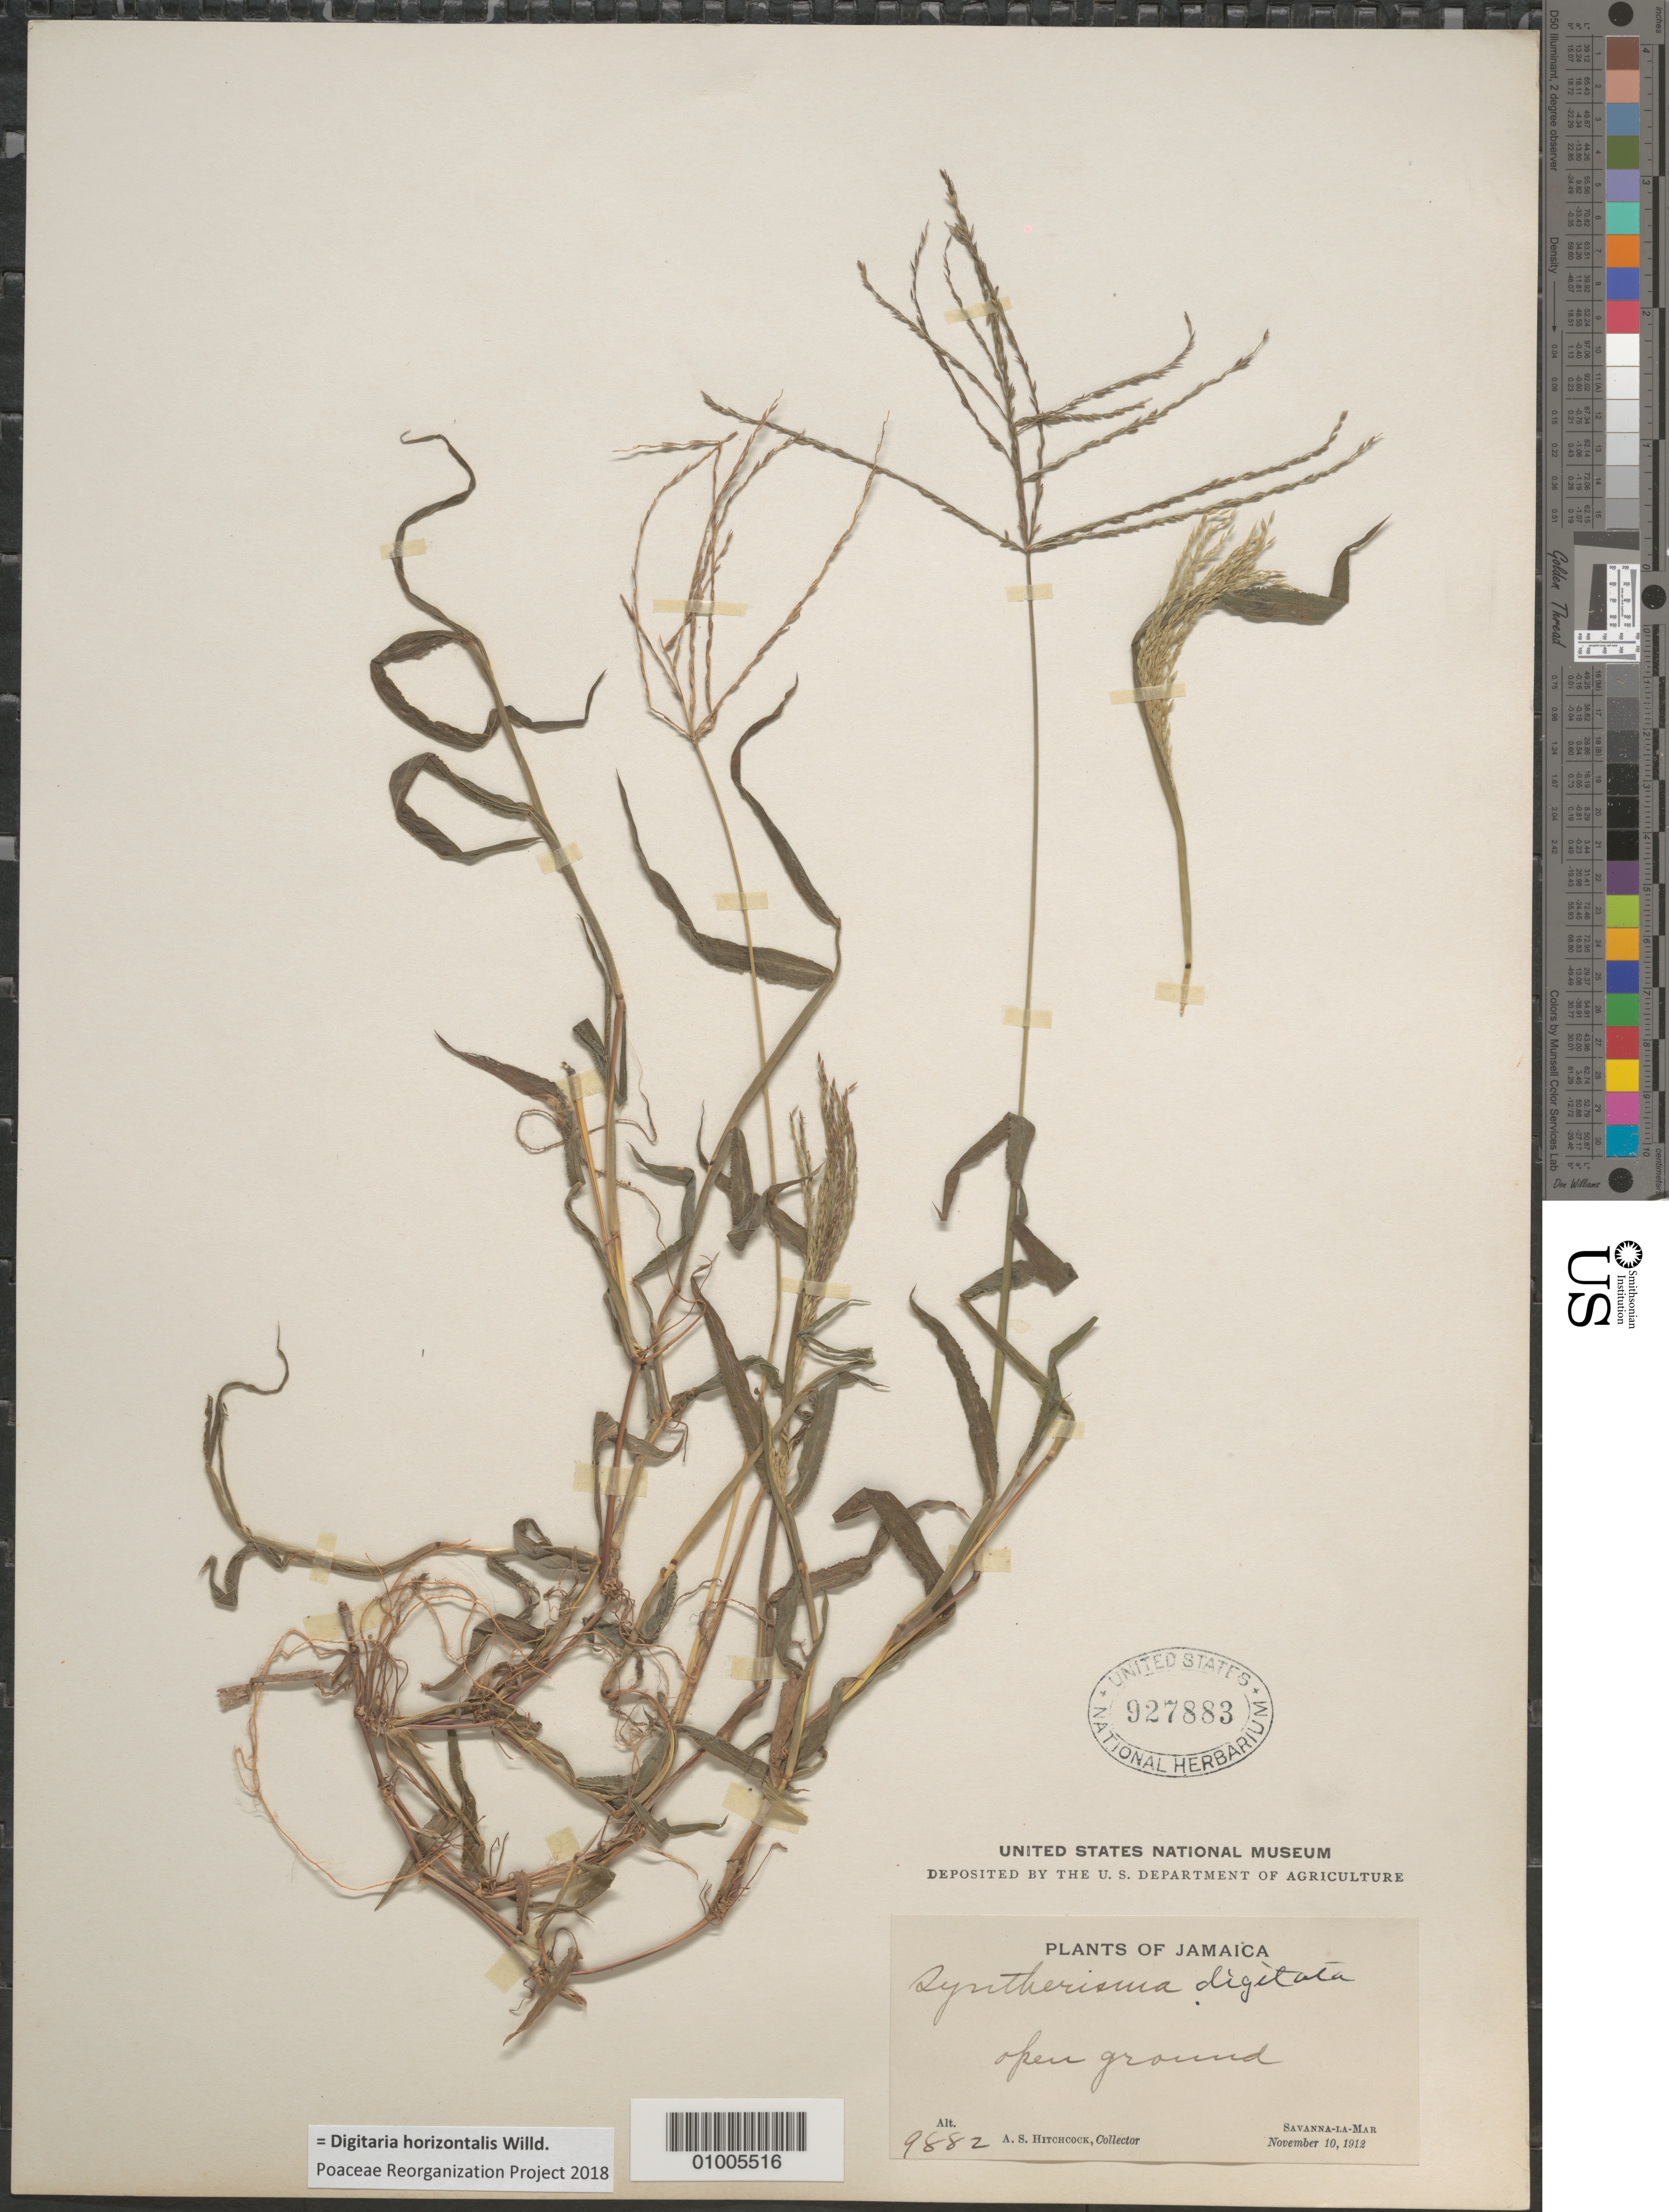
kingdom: Plantae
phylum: Tracheophyta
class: Liliopsida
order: Poales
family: Poaceae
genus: Digitaria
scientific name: Digitaria horizontalis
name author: Willd.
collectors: A. S. Hitchcock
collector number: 9882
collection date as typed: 10 Nov 1912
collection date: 1912-11-10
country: Jamaica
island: Jamaica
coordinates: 0 N, 0 E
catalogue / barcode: US 927883